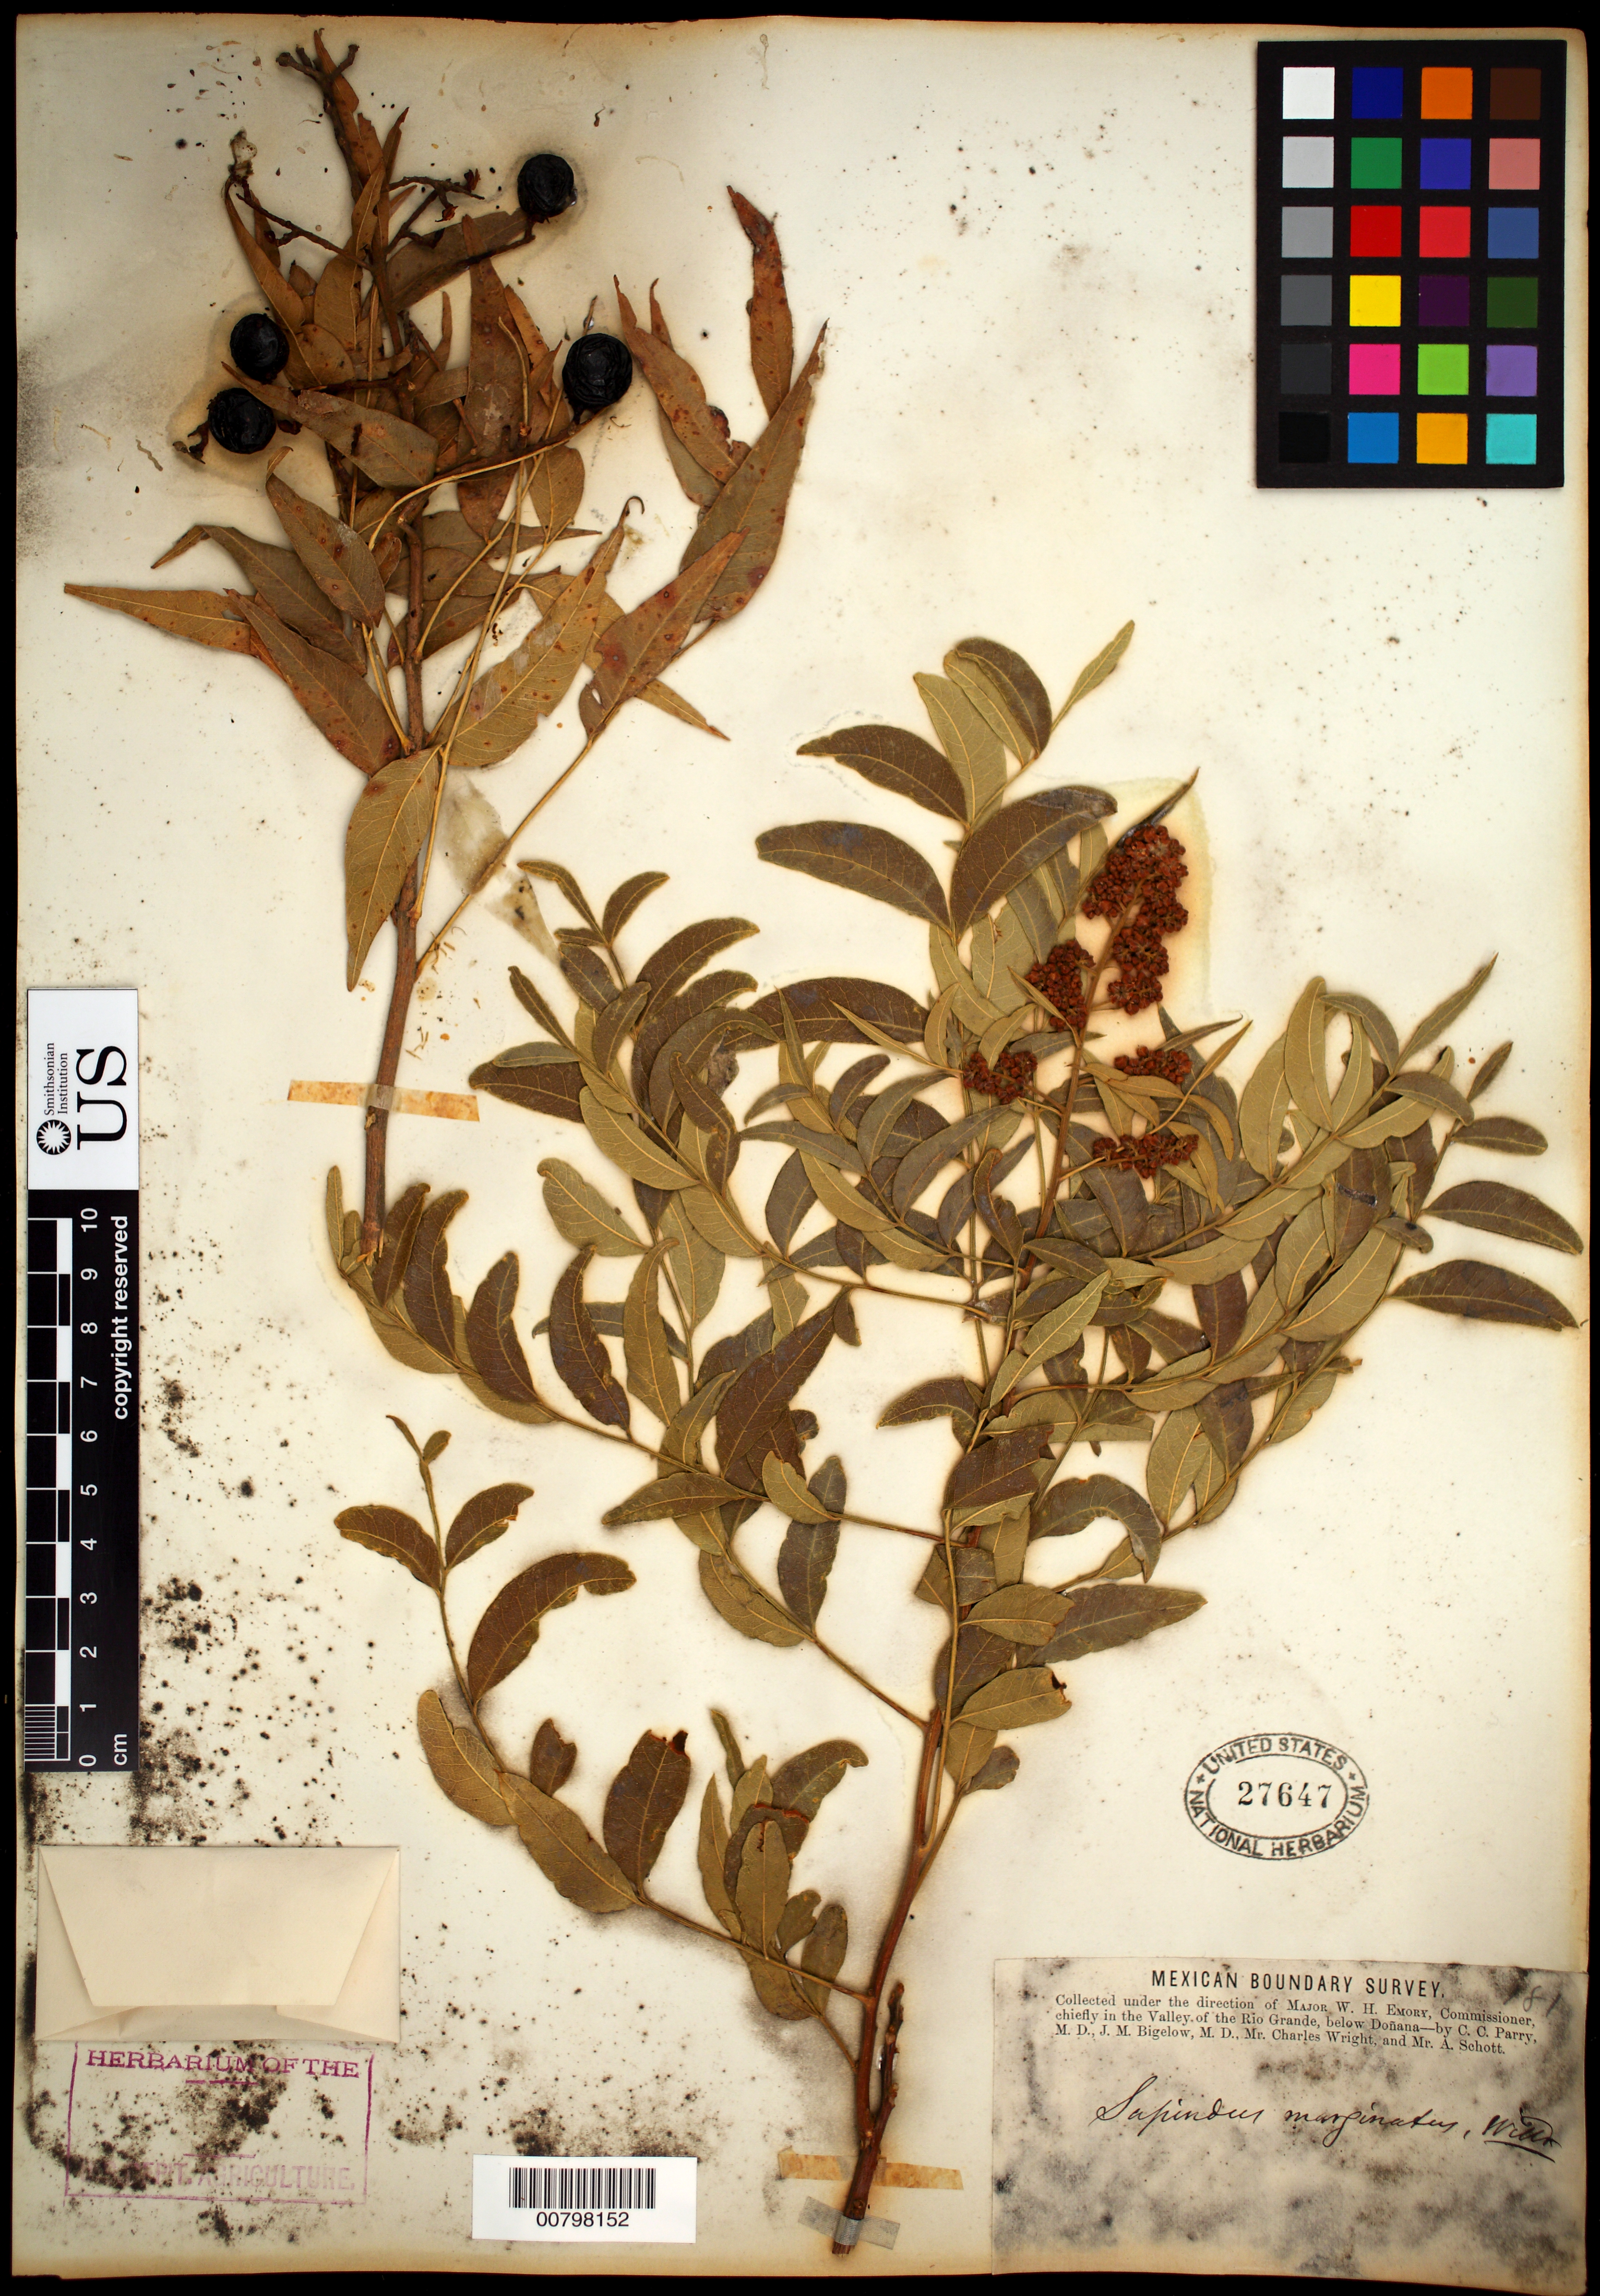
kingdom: Plantae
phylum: Tracheophyta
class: Magnoliopsida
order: Sapindales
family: Sapindaceae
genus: Sapindus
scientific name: Sapindus saponaria subsp. drummondii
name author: (Hook. & Arn.) A.E. Murray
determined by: Acevedo-Rodríguez, P., (BOT), Smithsonian Institution - National Museum of Natural History (UNITED STATES)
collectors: C. C. Parry, J. M. Bigelow, C. Wright & A. C. V. Schott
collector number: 181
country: United States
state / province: Texas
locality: Donana, below, in the valley of the Rio Grande.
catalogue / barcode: US 27647